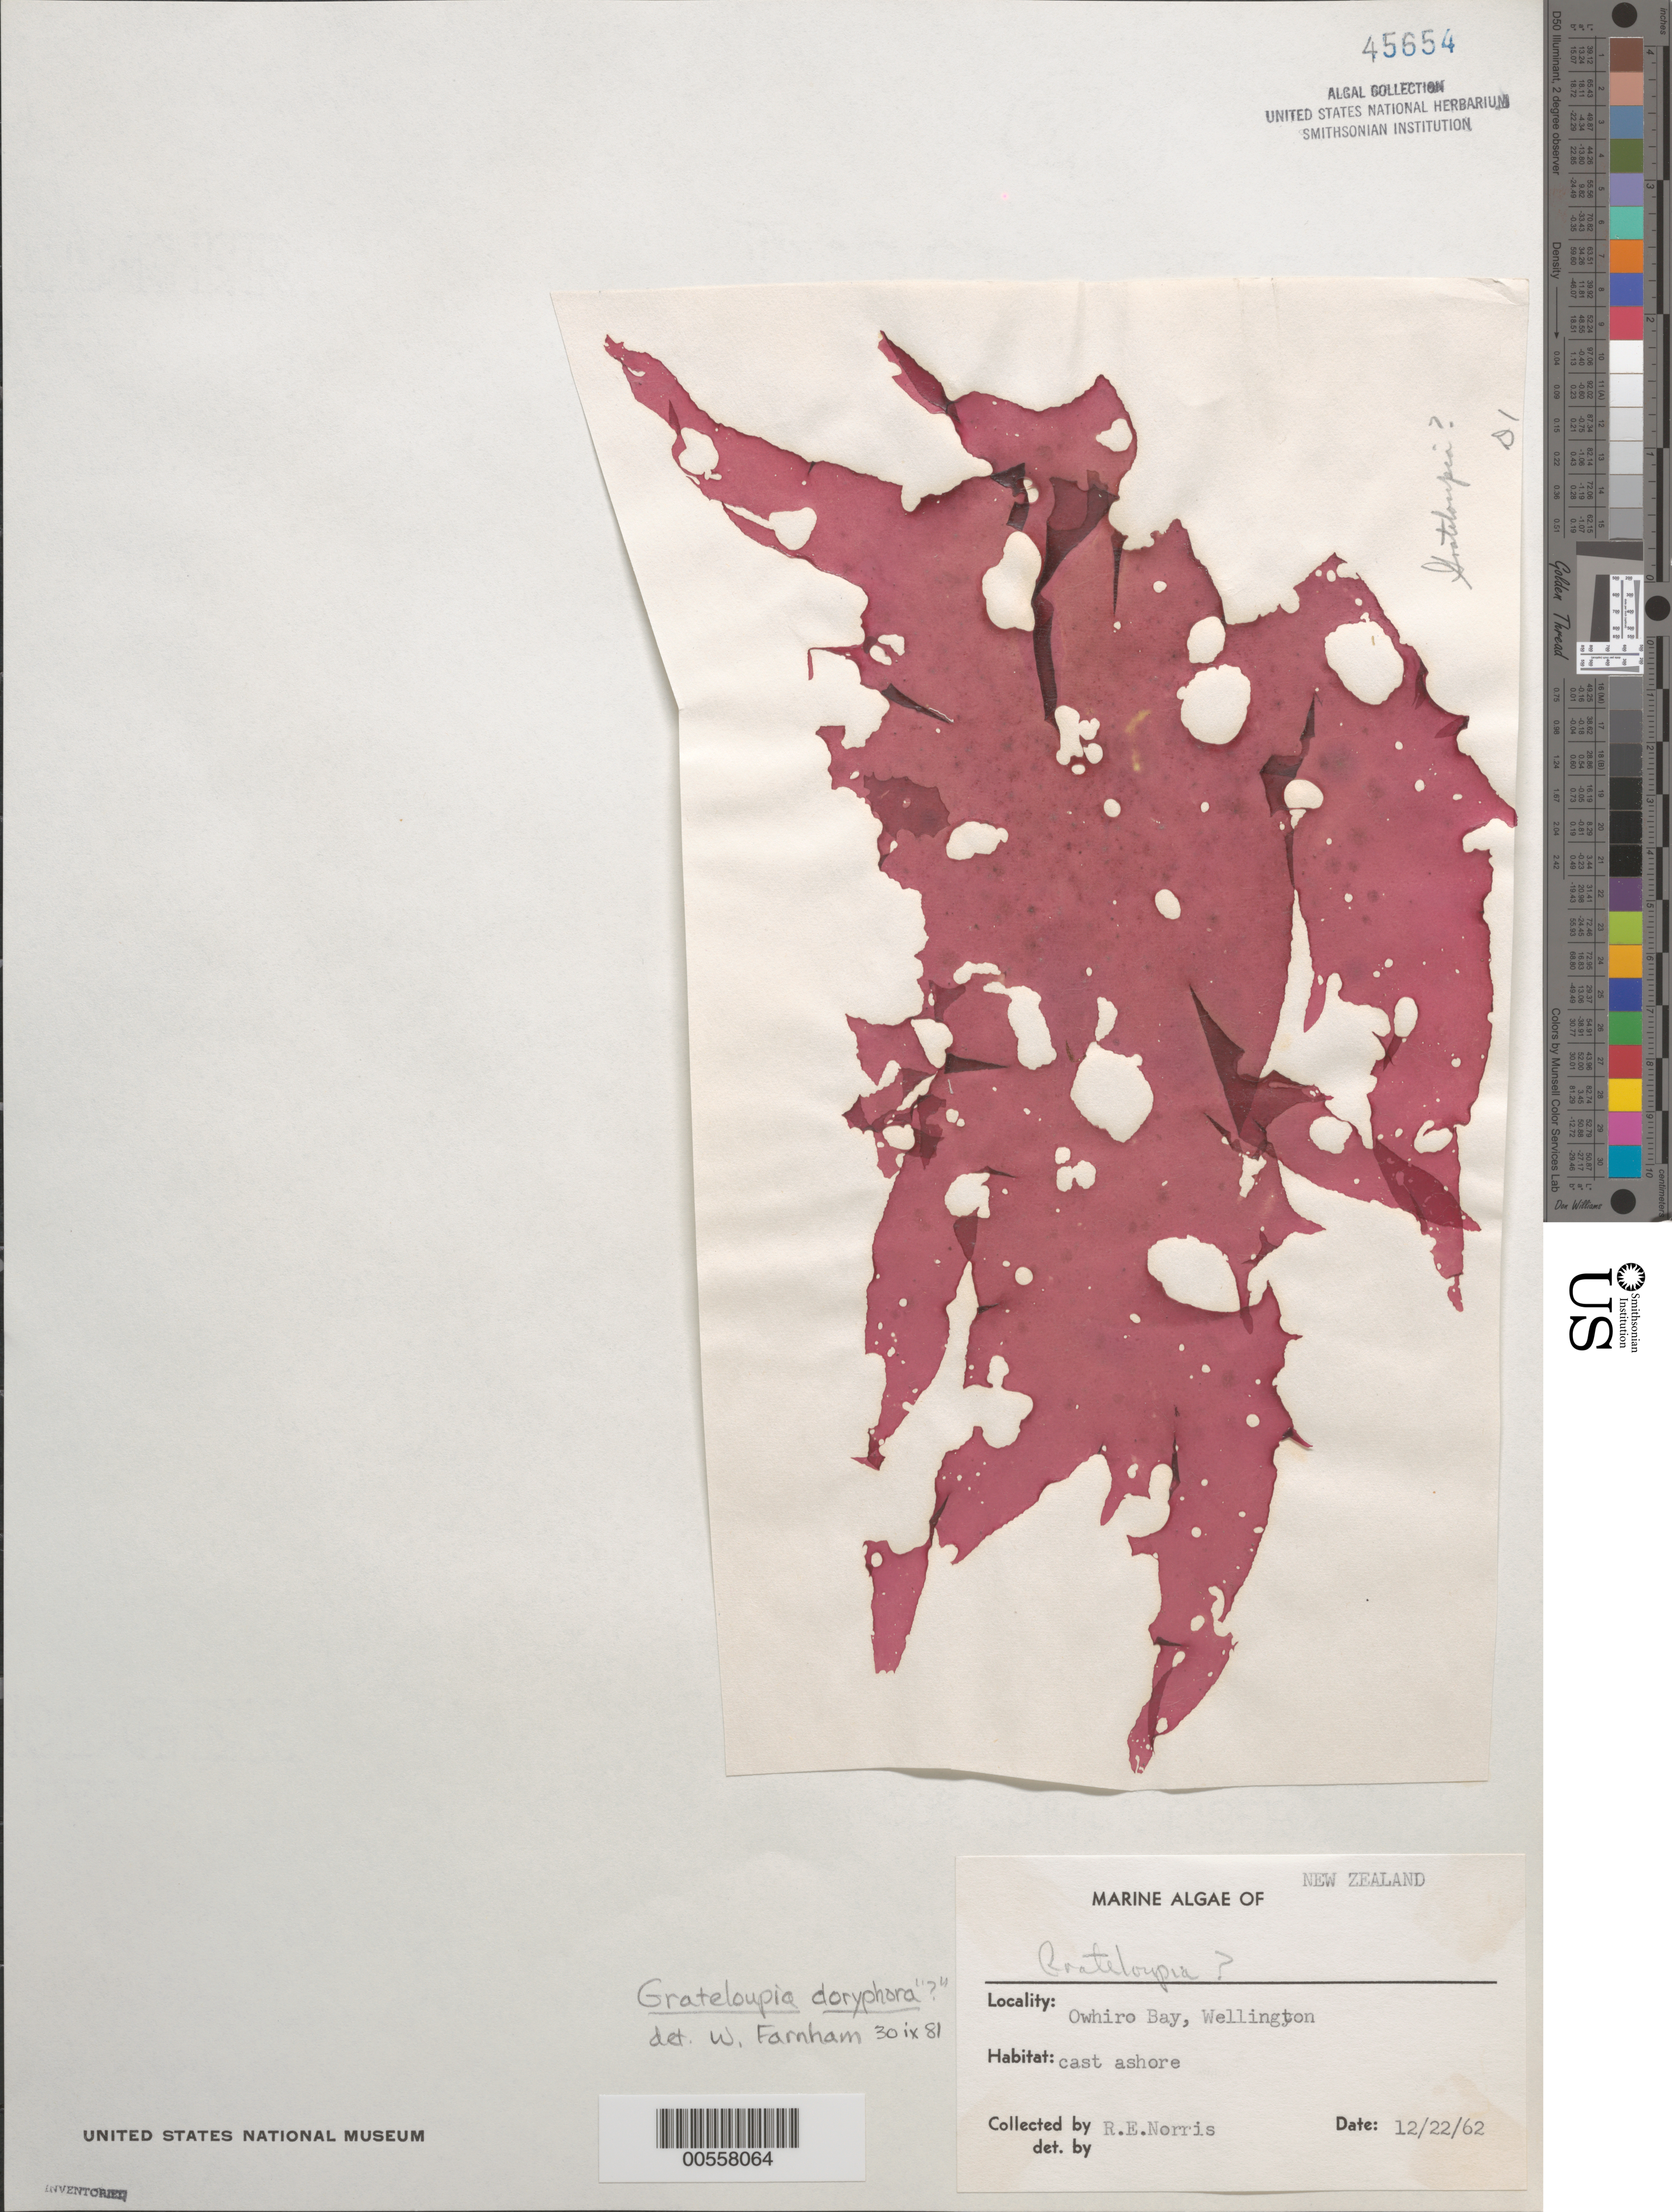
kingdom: Plantae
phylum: Rhodophyta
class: Florideophyceae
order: Halymeniales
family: Halymeniaceae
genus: Grateloupia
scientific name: Grateloupia doryphora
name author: (Mont.) Howe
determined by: Farnham, W. F.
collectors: R. E. Norris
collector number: D1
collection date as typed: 22 Dec 1962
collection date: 1962-12-22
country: New Zealand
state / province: Wellington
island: North Island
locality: Owhiro Bay, Wellington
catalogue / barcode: US 45654